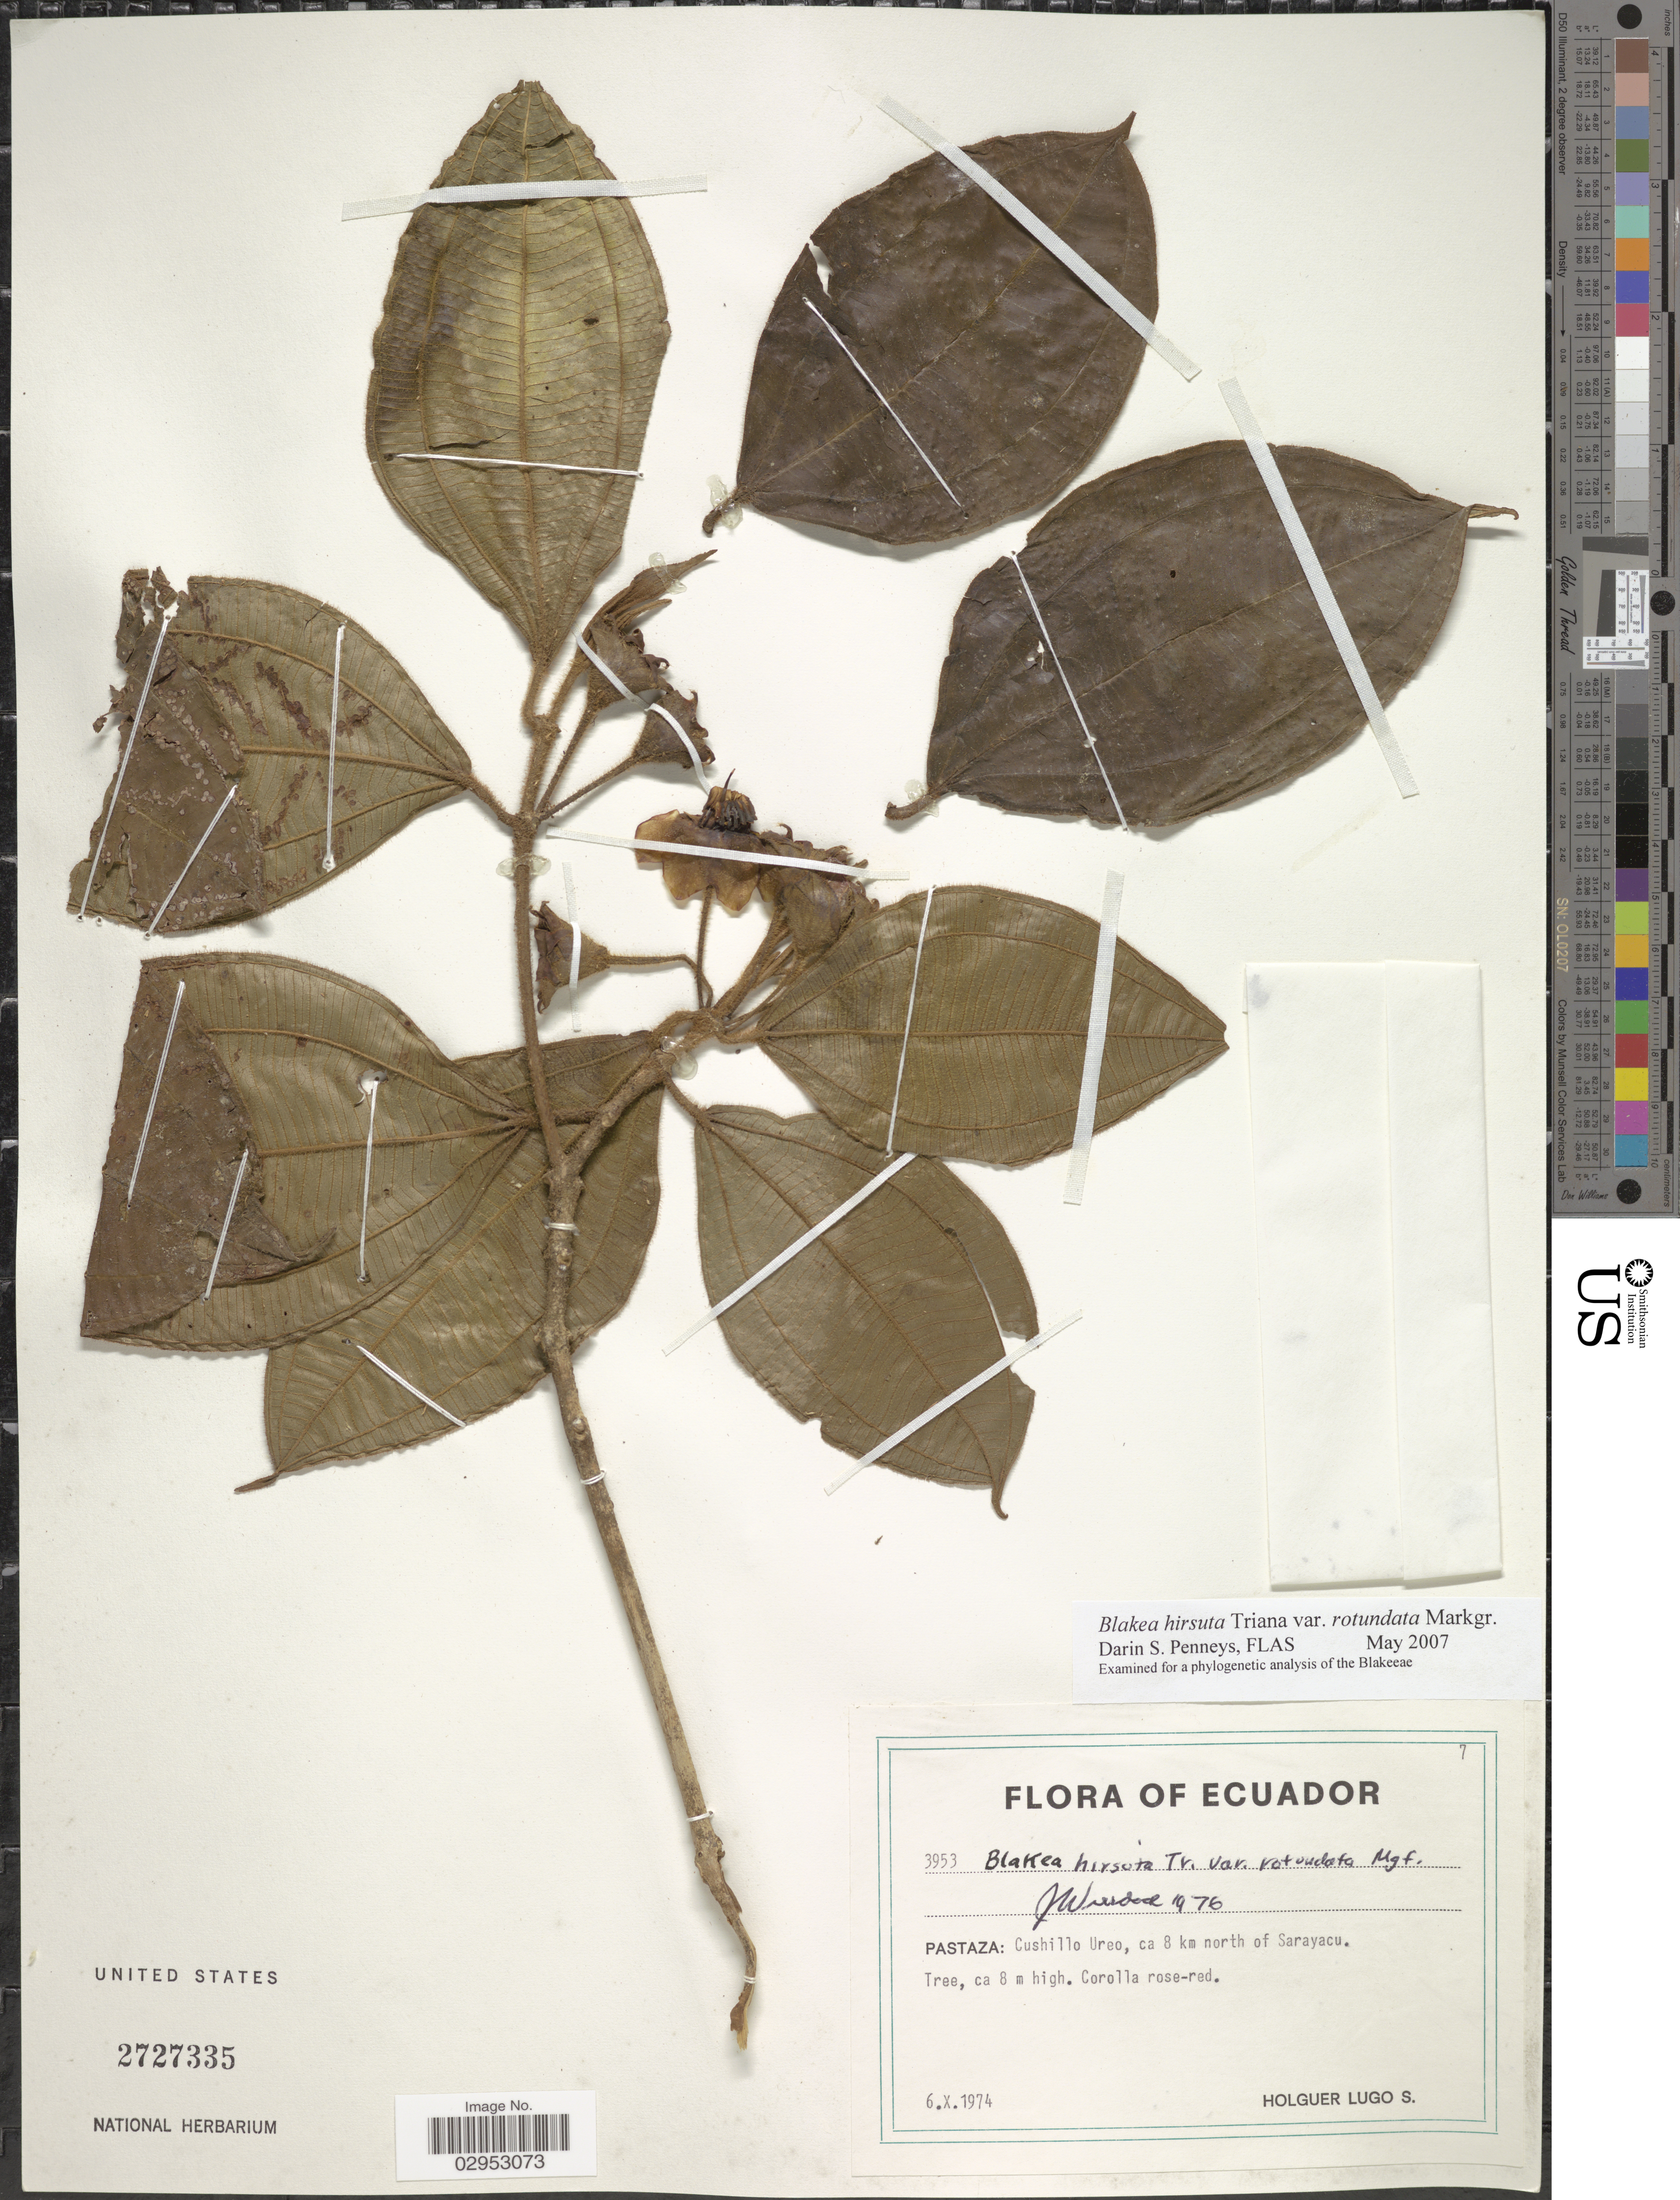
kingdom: Plantae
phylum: Tracheophyta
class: Magnoliopsida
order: Myrtales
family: Melastomataceae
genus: Blakea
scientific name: Blakea hirsuta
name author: O. Berg ex Triana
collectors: H. Lugo S.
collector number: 3953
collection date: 1974-10-06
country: Ecuador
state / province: Pastaza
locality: Cushillo Ureo, ca 8 km north of Sarayacu.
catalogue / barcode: US 2727335